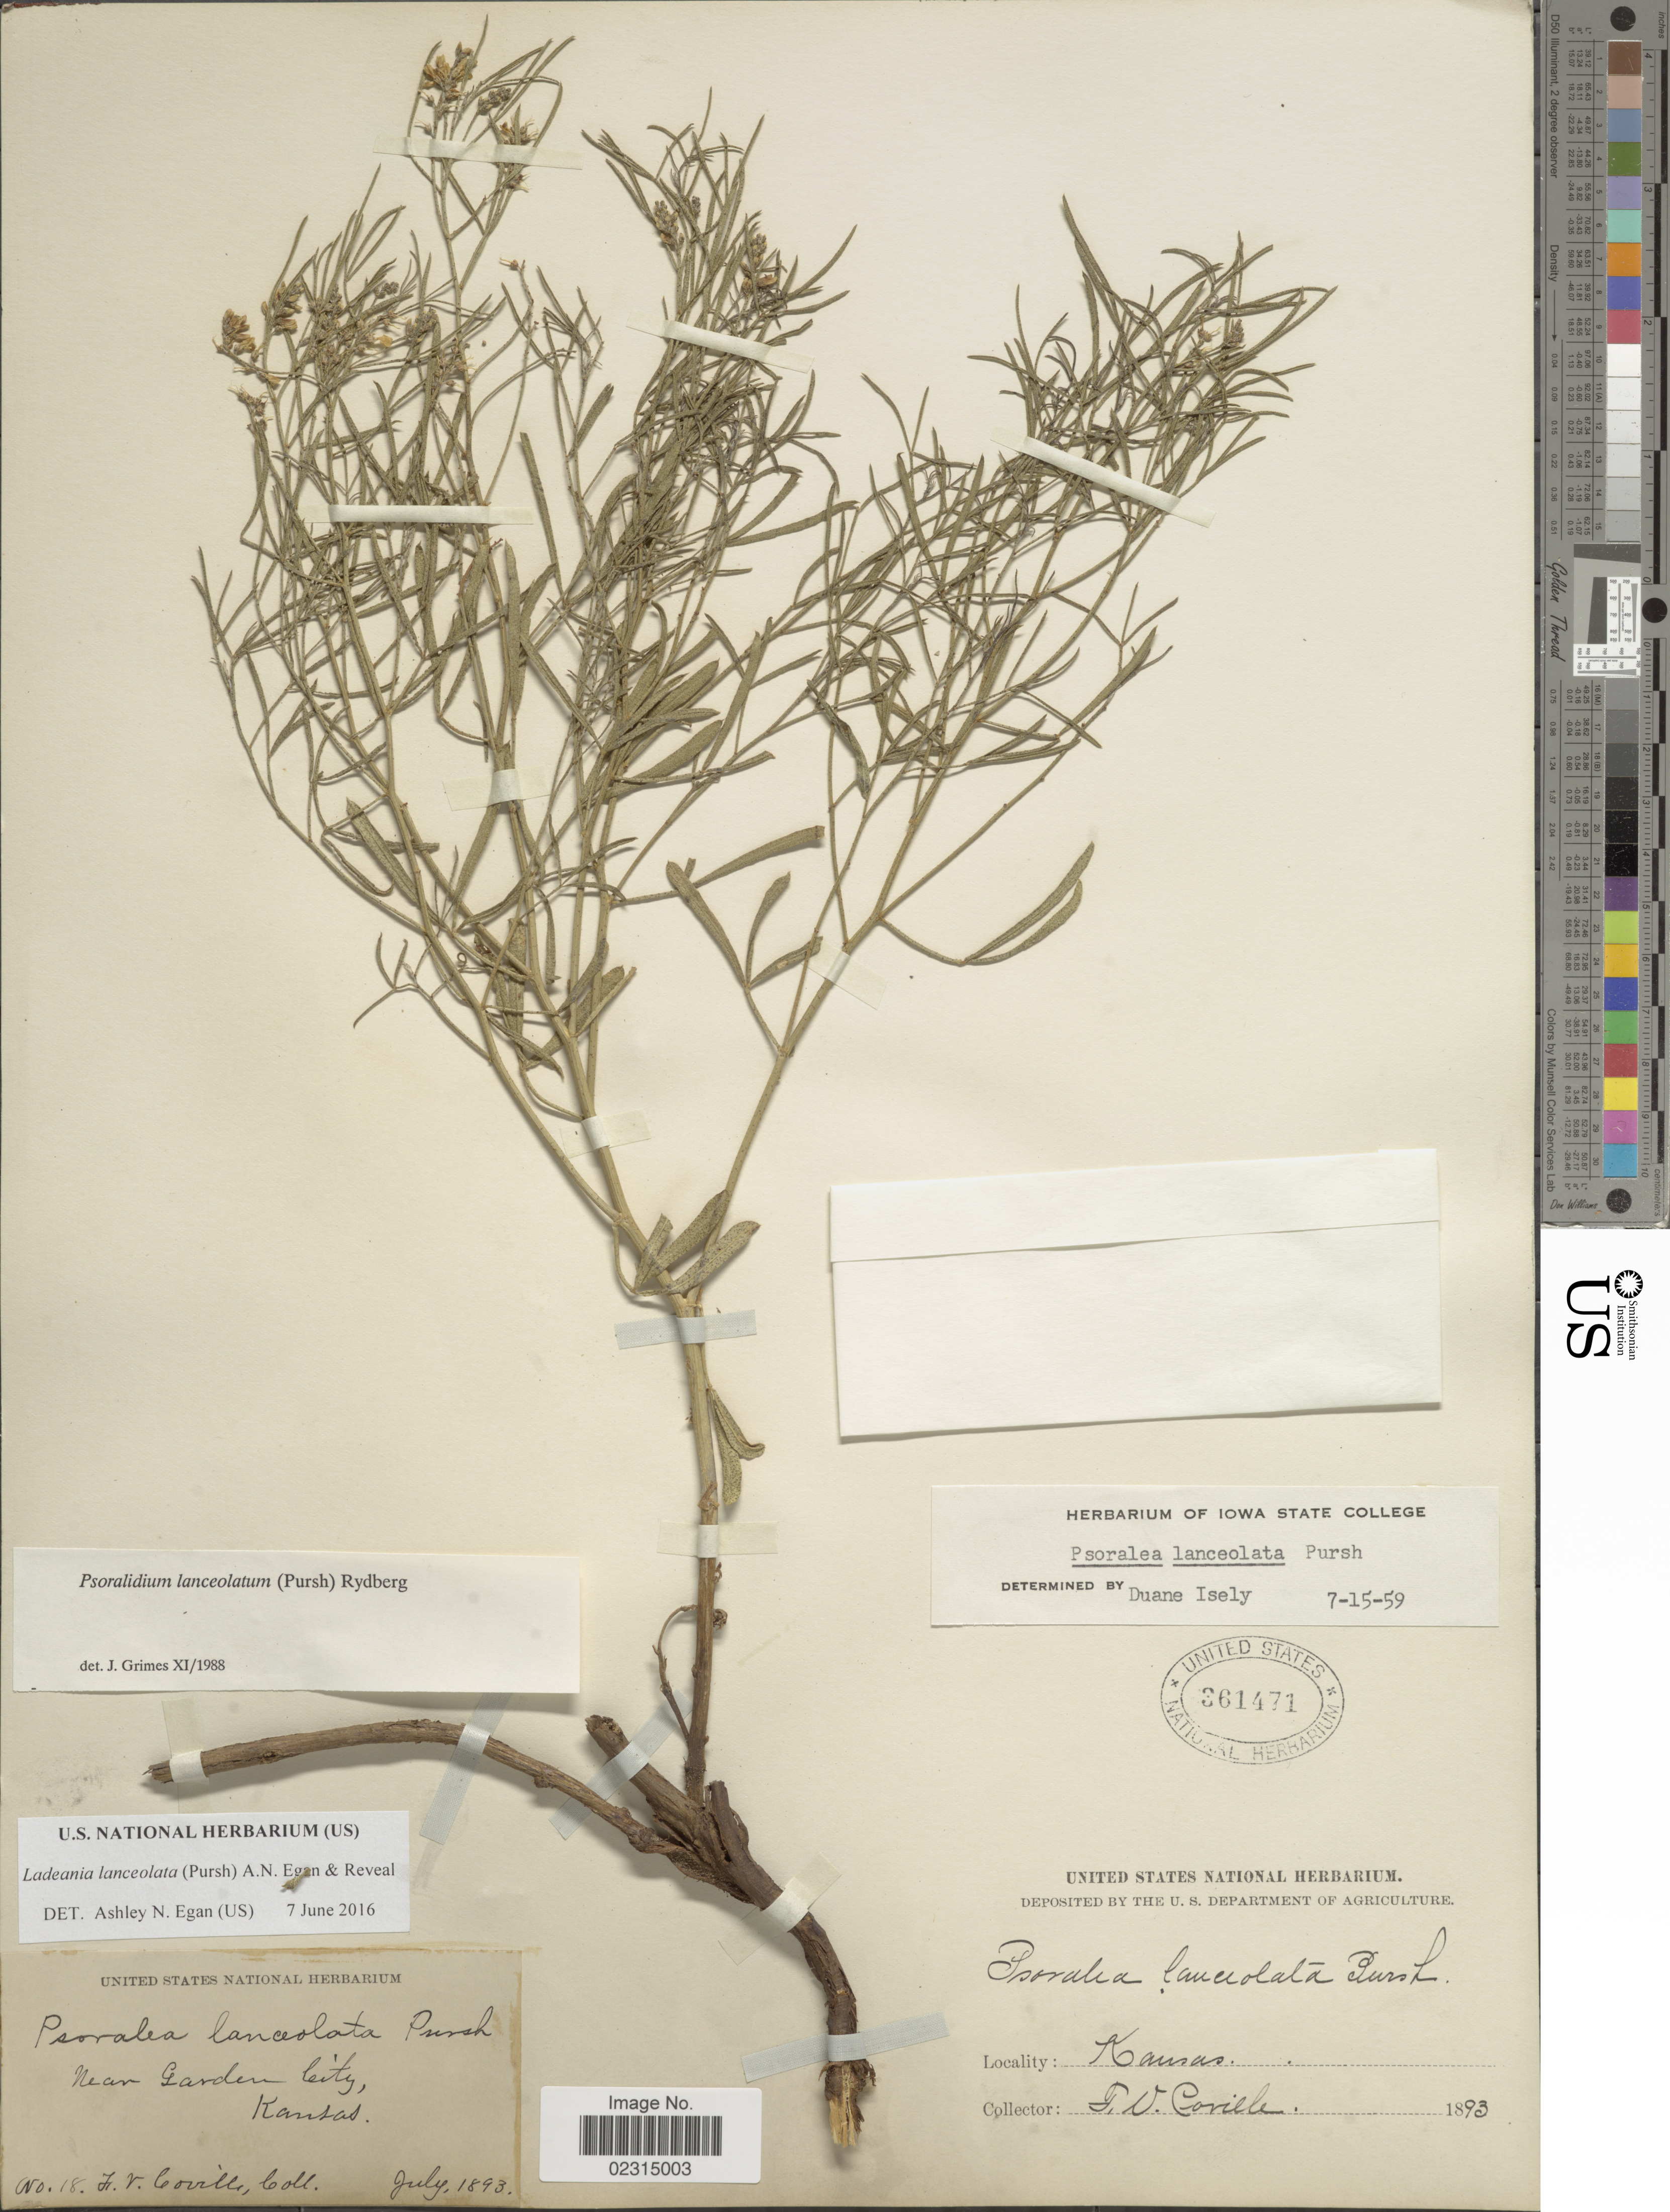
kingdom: Plantae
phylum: Tracheophyta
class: Magnoliopsida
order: Fabales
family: Fabaceae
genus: Ladeania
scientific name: Ladeania lanceolata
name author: (Pursh) A.N. Egan & Reveal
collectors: F. V. Coville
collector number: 18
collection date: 1893-07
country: United States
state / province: Kansas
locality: Near Garden City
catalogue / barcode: US 361471